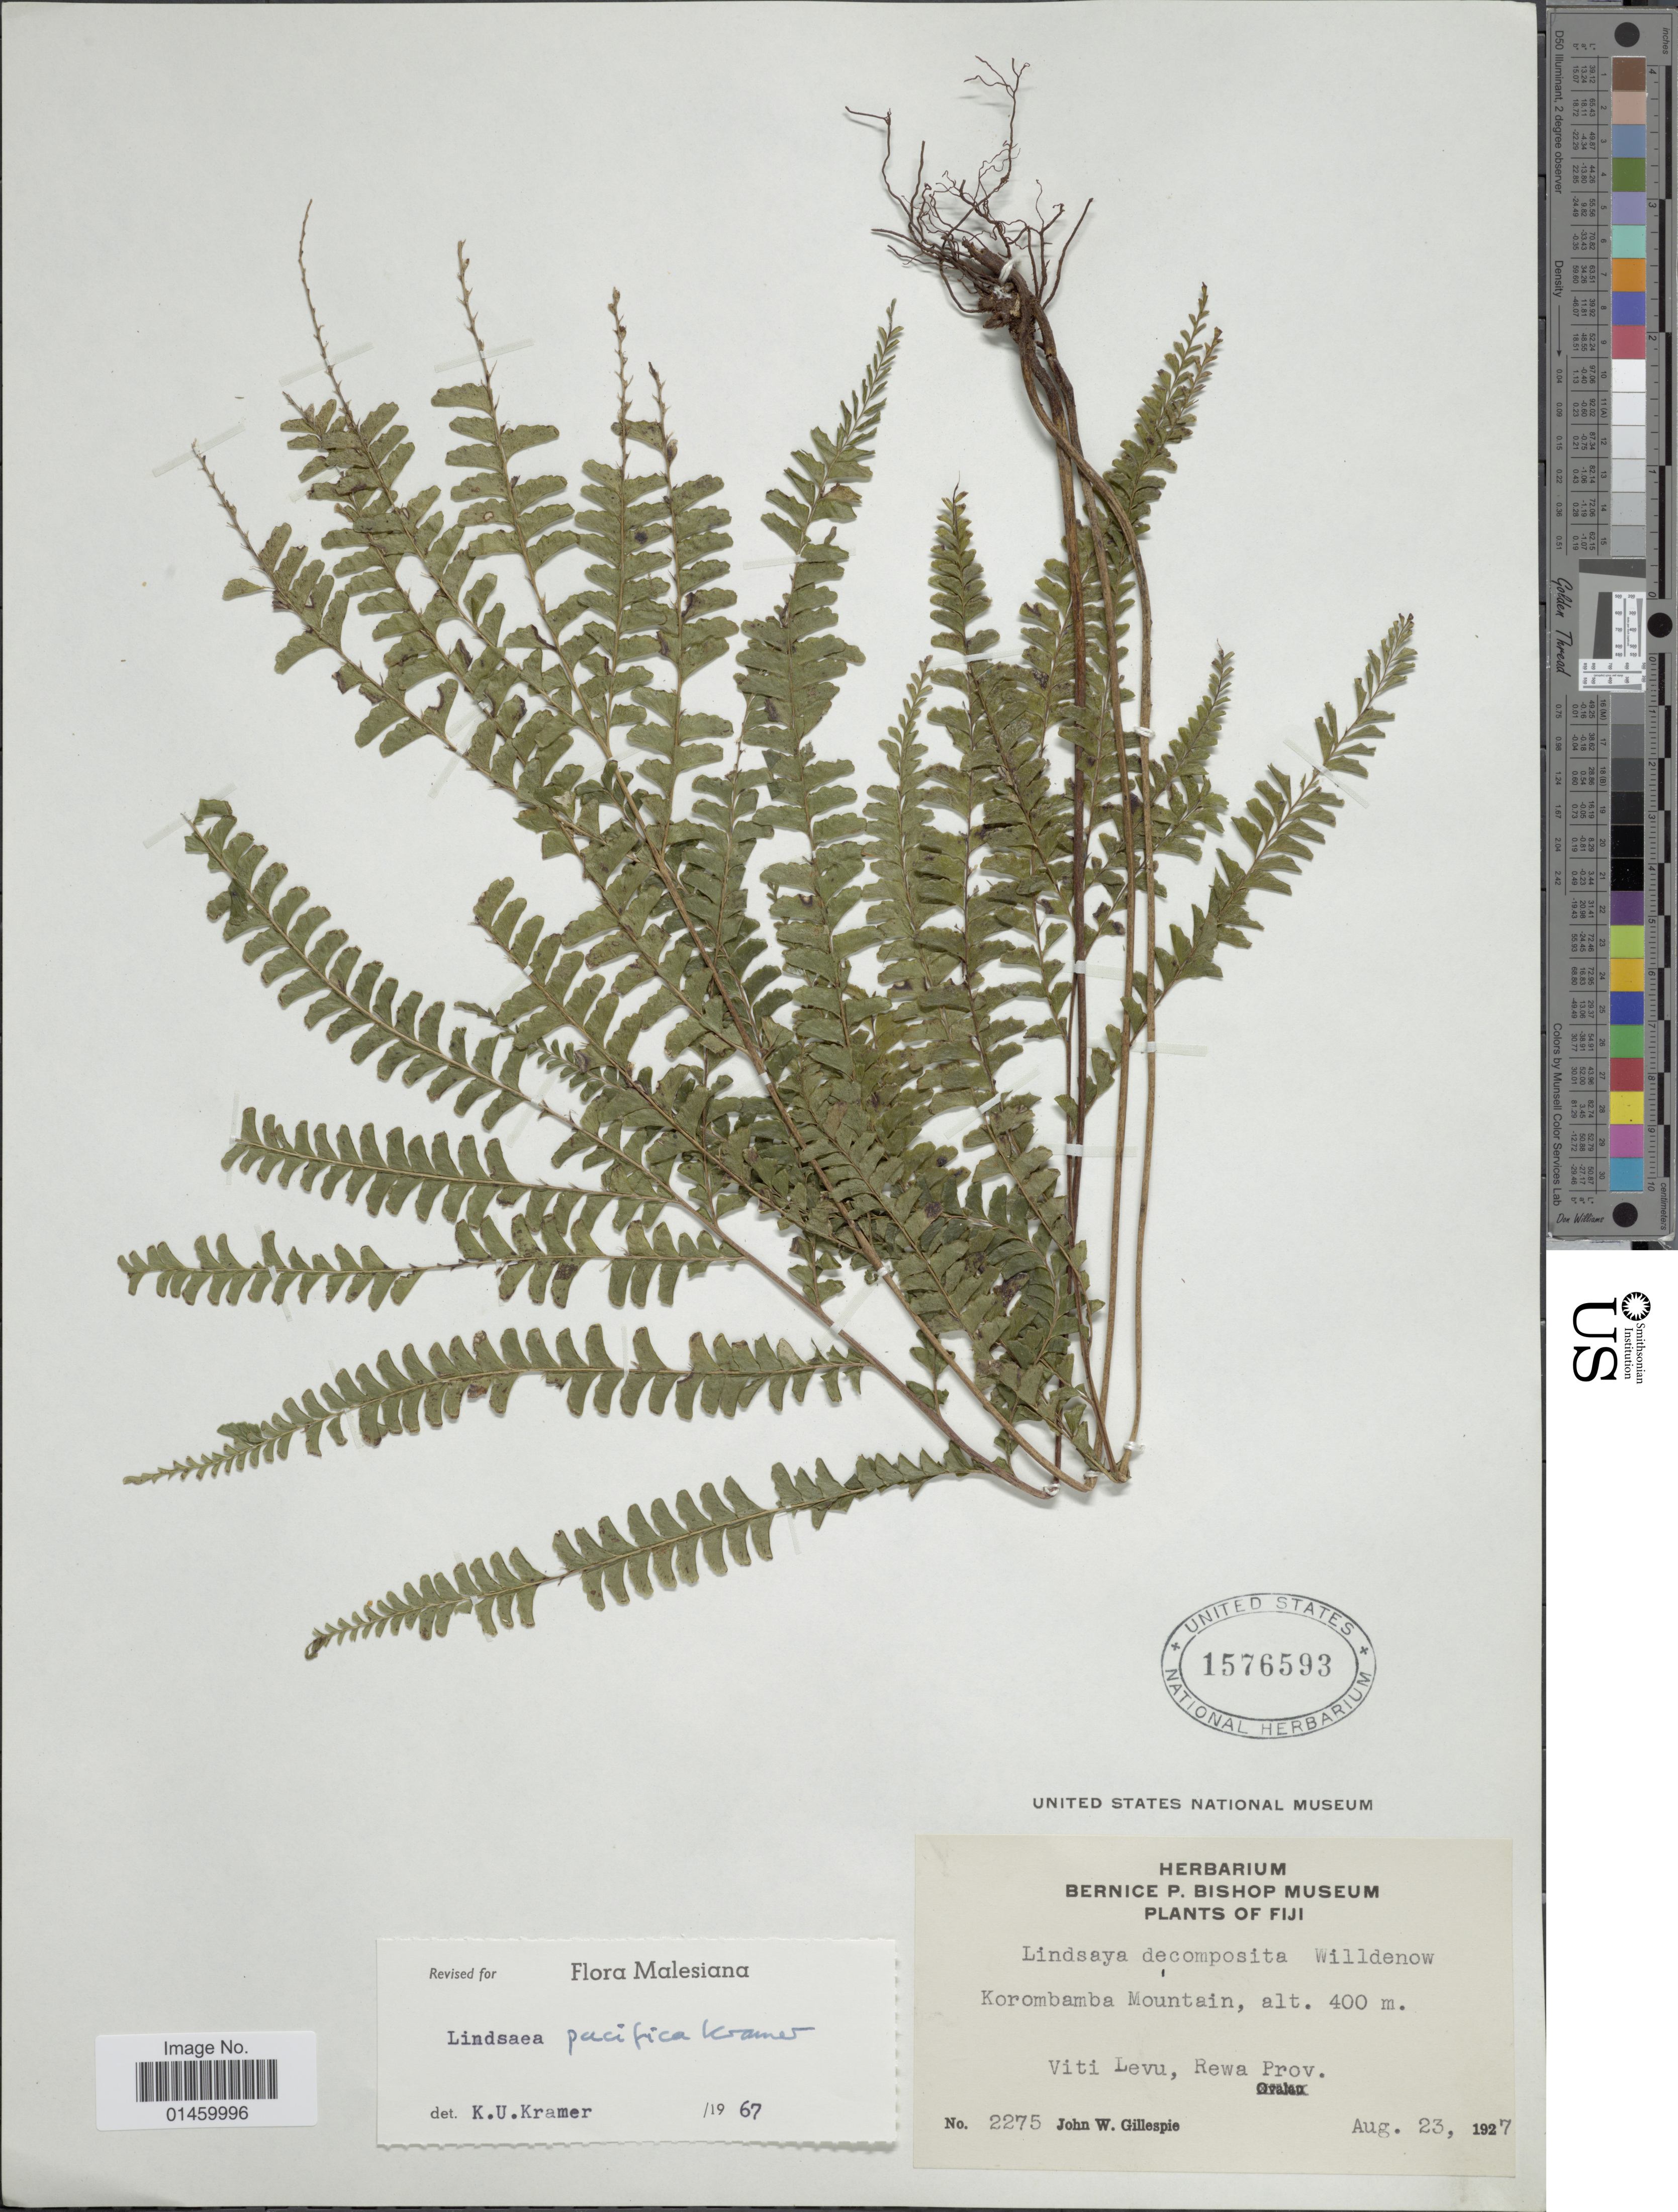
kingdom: Plantae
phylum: Tracheophyta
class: Polypodiopsida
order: Polypodiales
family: Lindsaeaceae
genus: Lindsaea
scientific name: Lindsaea pacifica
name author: K.U. Kramer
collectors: J. W. Gillespie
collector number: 22275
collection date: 1927-08-23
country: Fiji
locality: Korombamba Mountain. Viti Levu, Rewa Prov.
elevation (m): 400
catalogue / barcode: US 1576593